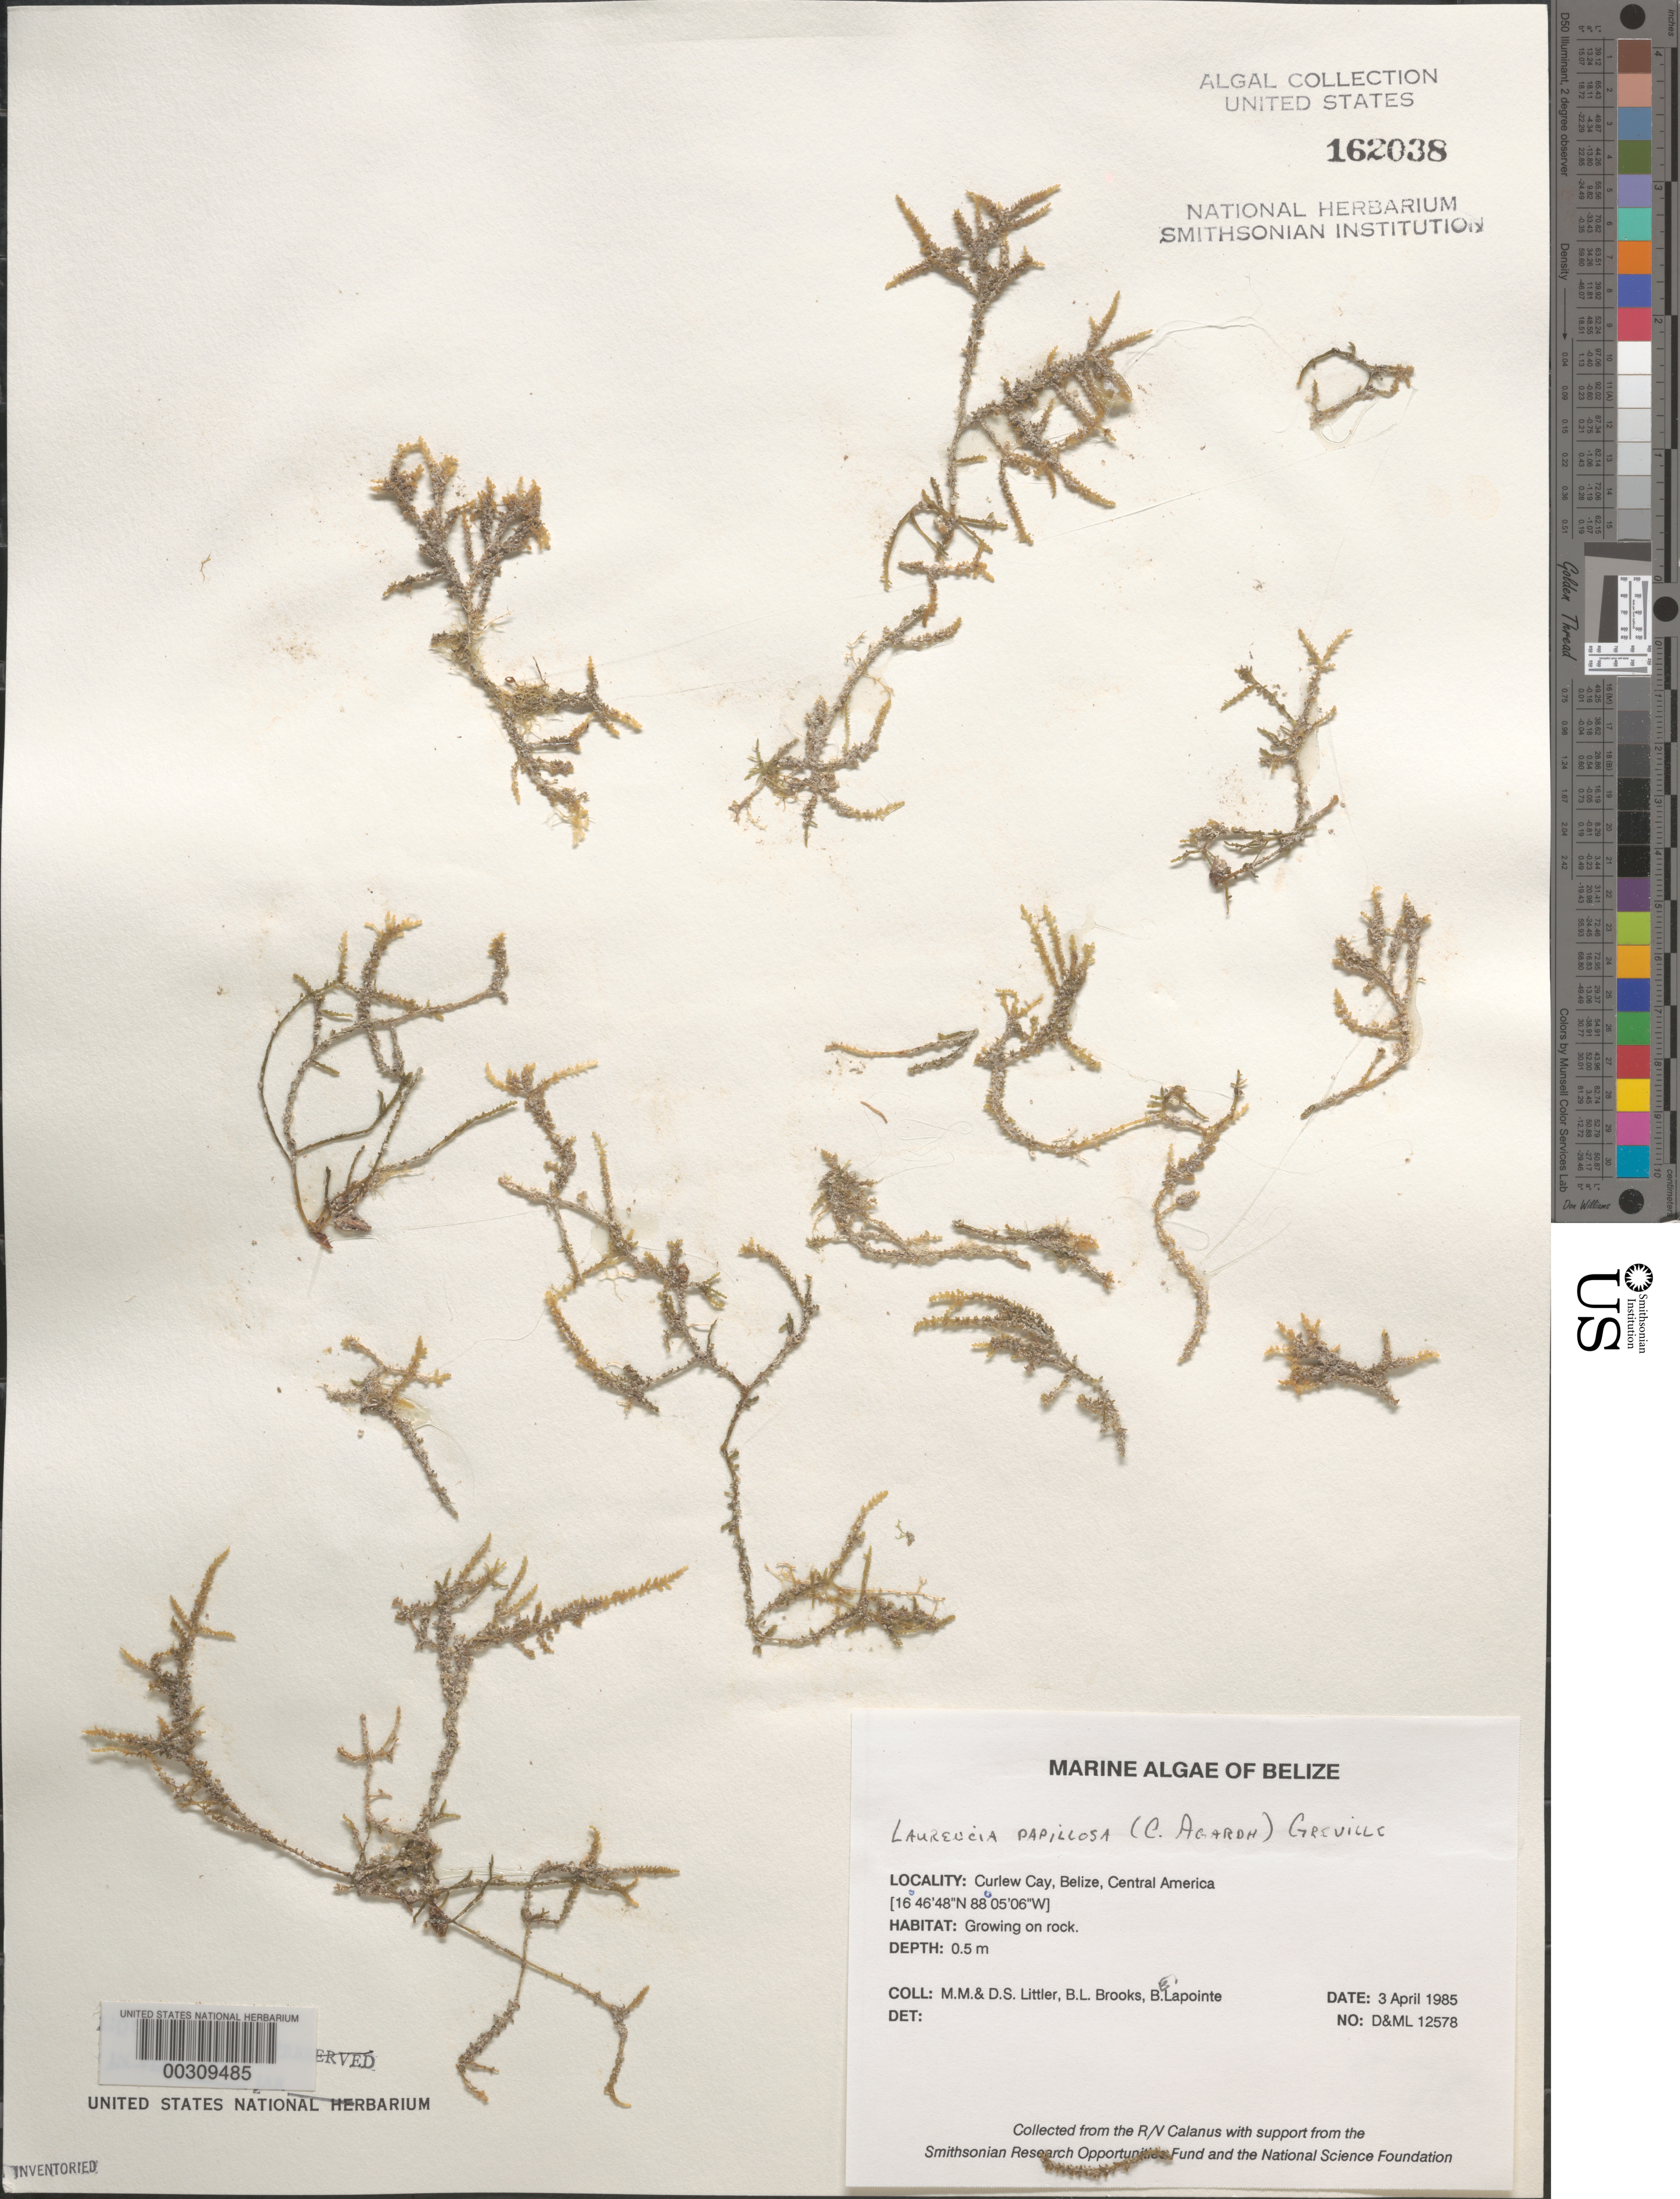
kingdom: Plantae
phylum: Rhodophyta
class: Florideophyceae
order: Ceramiales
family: Rhodomelaceae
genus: Palisada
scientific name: Palisada perforata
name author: (Bory) K.W. Nam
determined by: Algae name updating Project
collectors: M. M. Littler, D. S. Littler, B. Brooks & B. Lapointe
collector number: D&ML 12578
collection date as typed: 03 Apr 1985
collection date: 1985-04-03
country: Belize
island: Curlew Cay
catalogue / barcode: US 162038